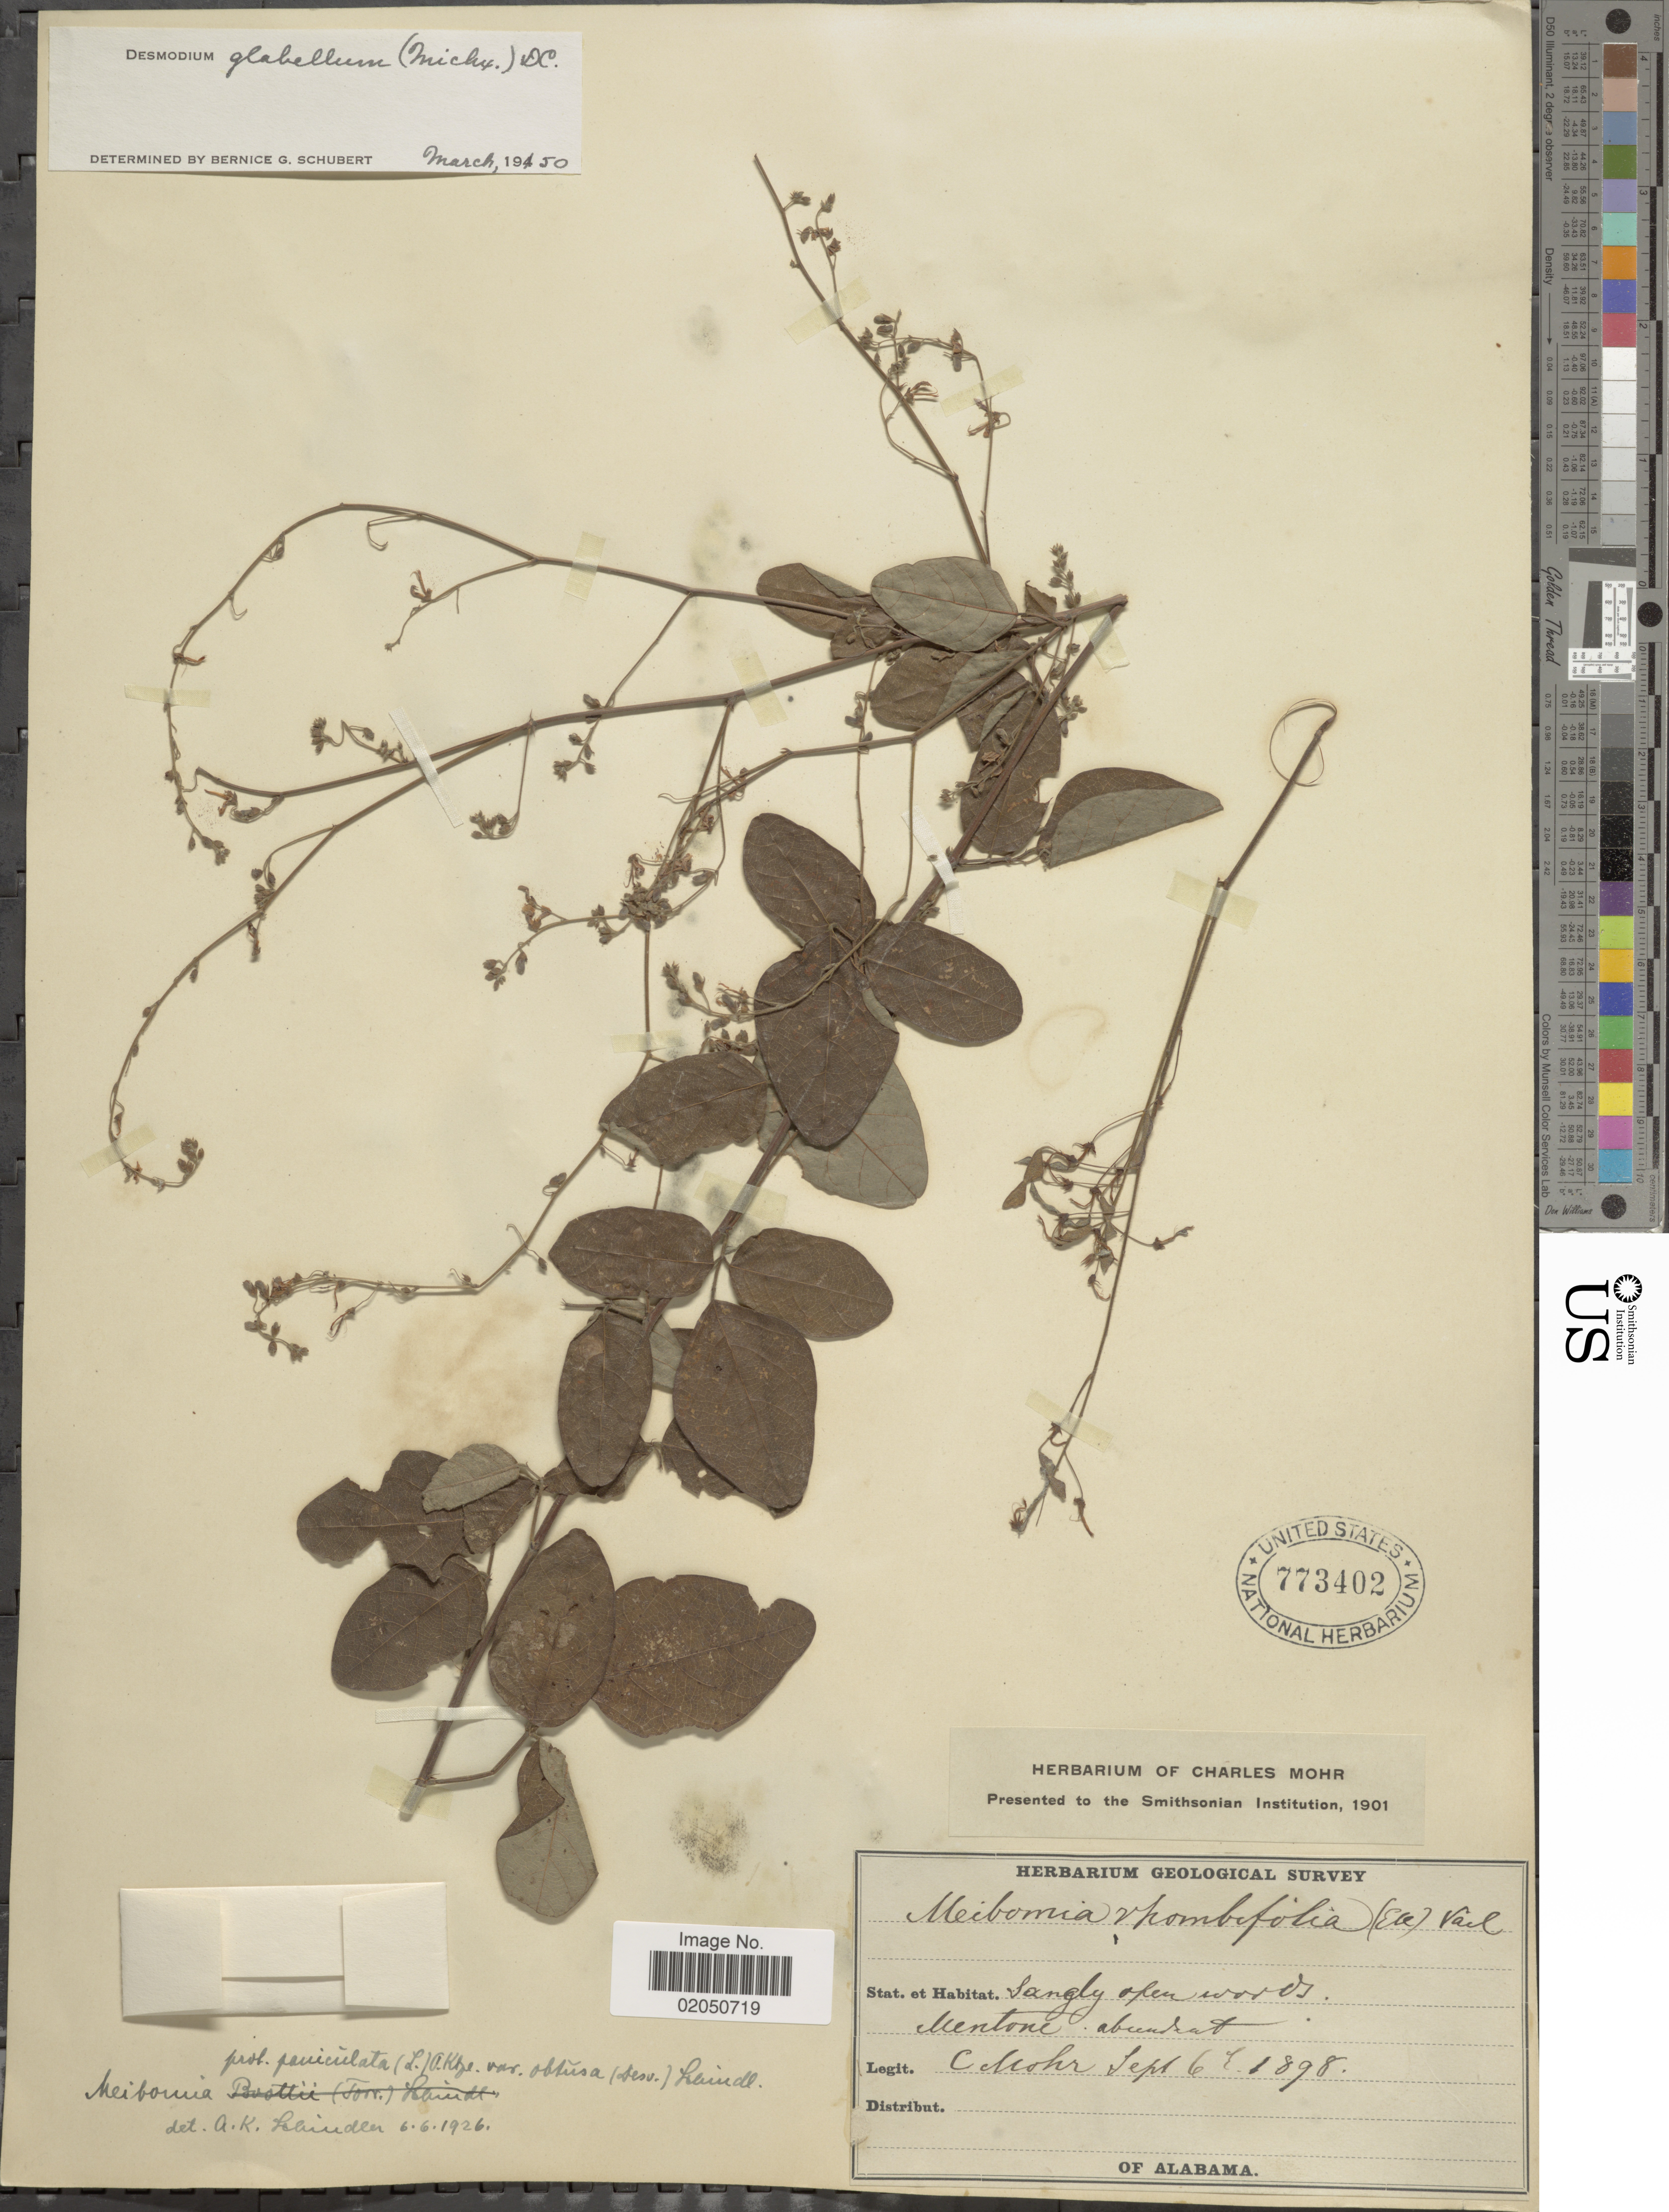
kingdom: Plantae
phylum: Tracheophyta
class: Magnoliopsida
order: Fabales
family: Fabaceae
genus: Desmodium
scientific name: Desmodium glabellum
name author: (Michx.) DC.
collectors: C. T. Mohr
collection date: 1898-09-06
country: United States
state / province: Alabama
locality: Mentone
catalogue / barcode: US 773402